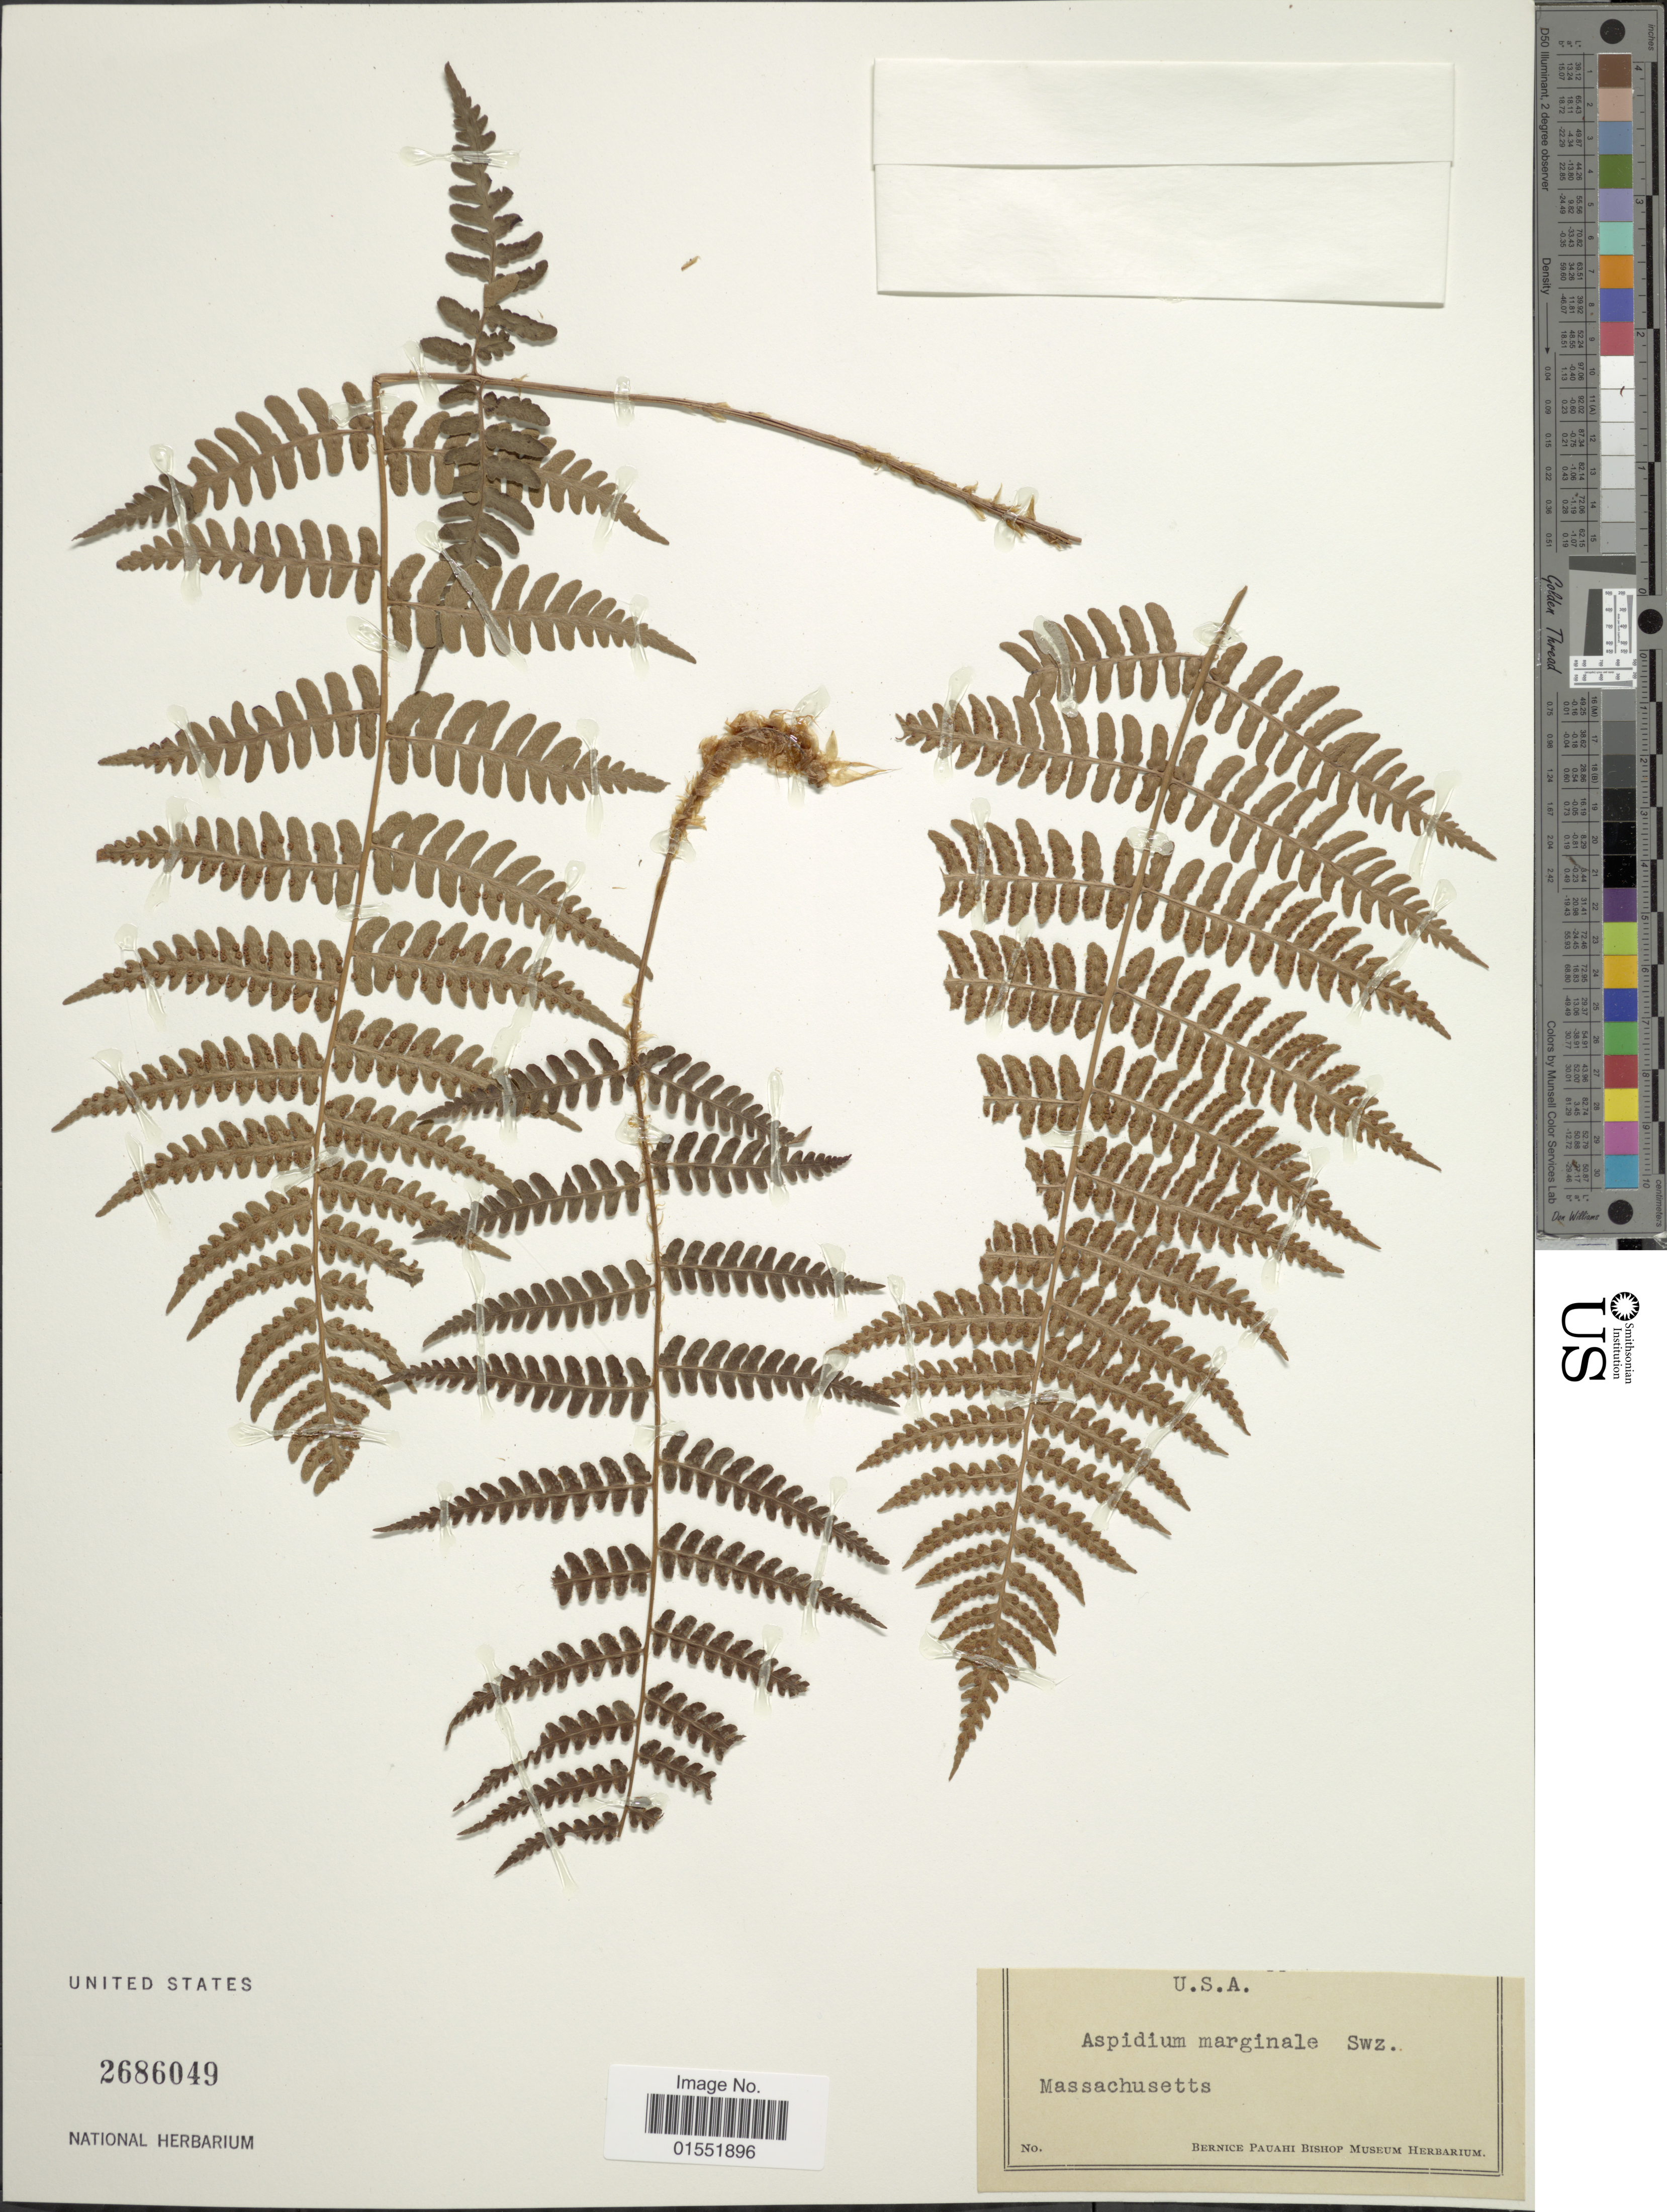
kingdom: Plantae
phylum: Tracheophyta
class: Polypodiopsida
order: Polypodiales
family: Dryopteridaceae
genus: Dryopteris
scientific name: Dryopteris marginalis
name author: (L.) A. Gray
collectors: ex herb. Bernice P. Bishop Museum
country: United States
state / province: Massachusetts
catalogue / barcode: US 2686049